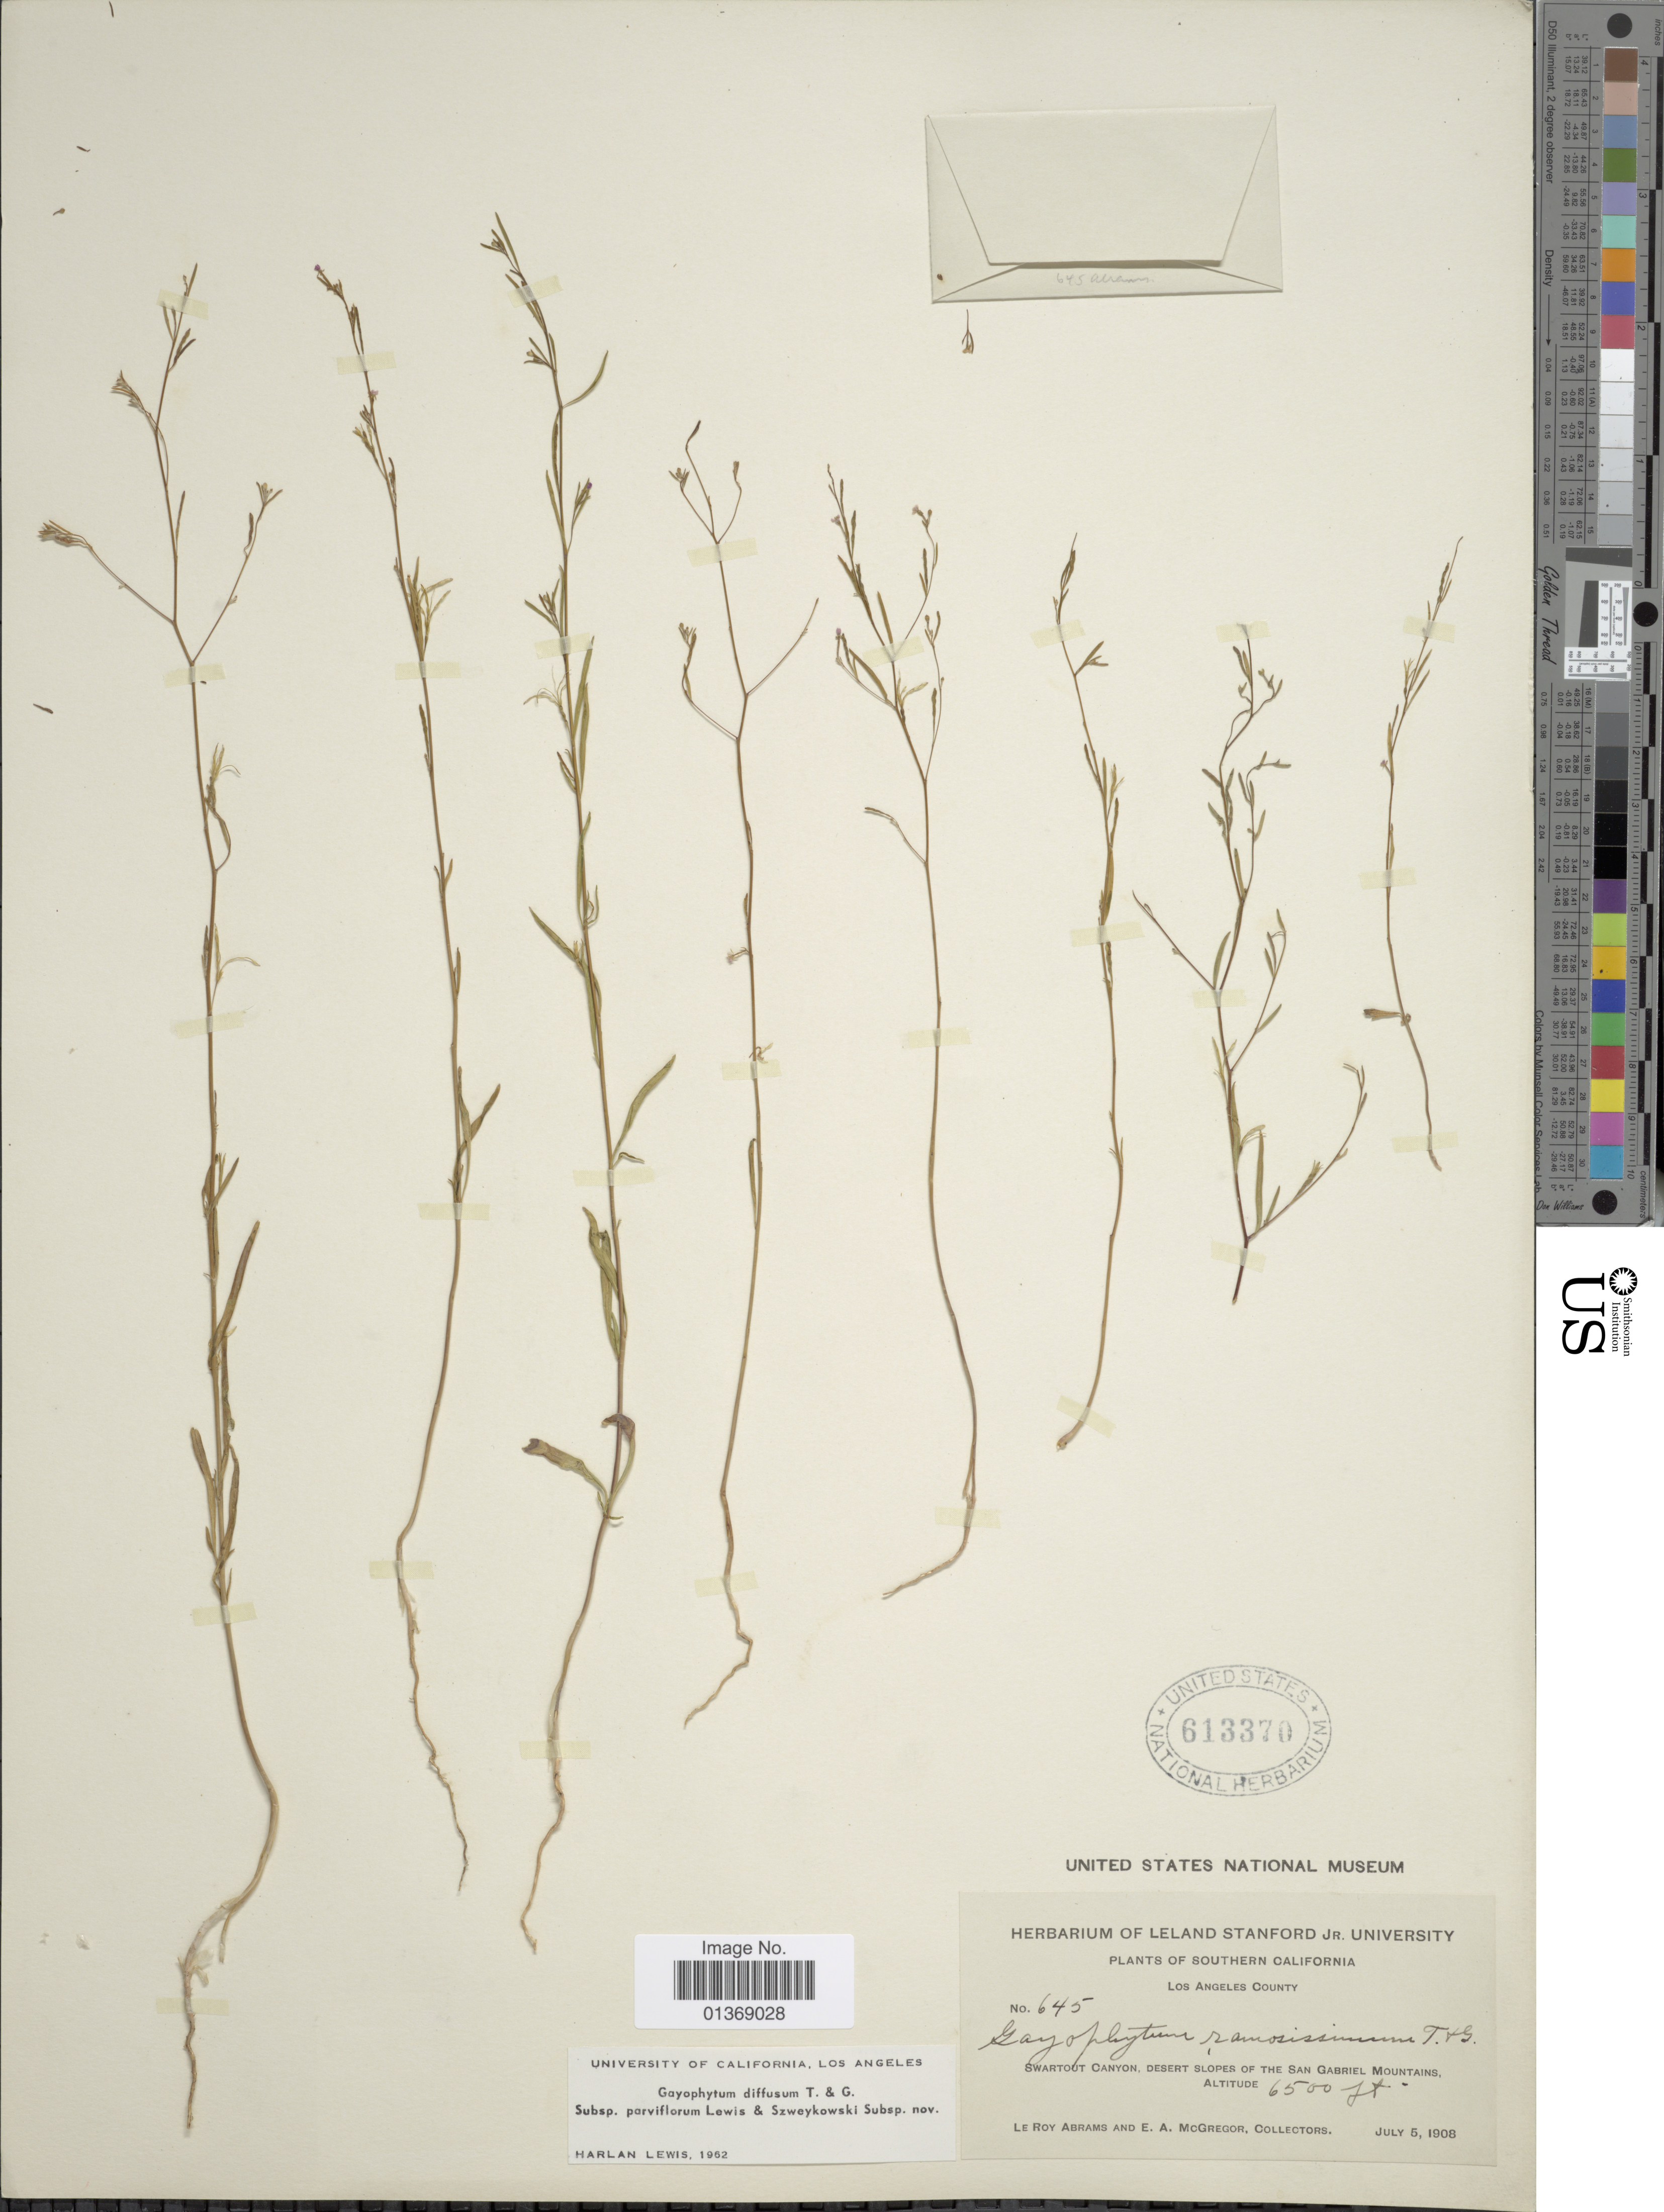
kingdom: Plantae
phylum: Tracheophyta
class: Magnoliopsida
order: Myrtales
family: Onagraceae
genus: Gayophytum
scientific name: Gayophytum diffusum subsp. parviflorum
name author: F. H. Lewis & Szweyk.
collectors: L. Abrams & E. A. McGregor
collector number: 645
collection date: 1908-07-05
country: United States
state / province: California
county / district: Los Angeles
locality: Southern California, Los Angeles County, Swartout Canyon, Desert slopes of the San Gabriel Mountains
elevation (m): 1981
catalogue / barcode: US 613370